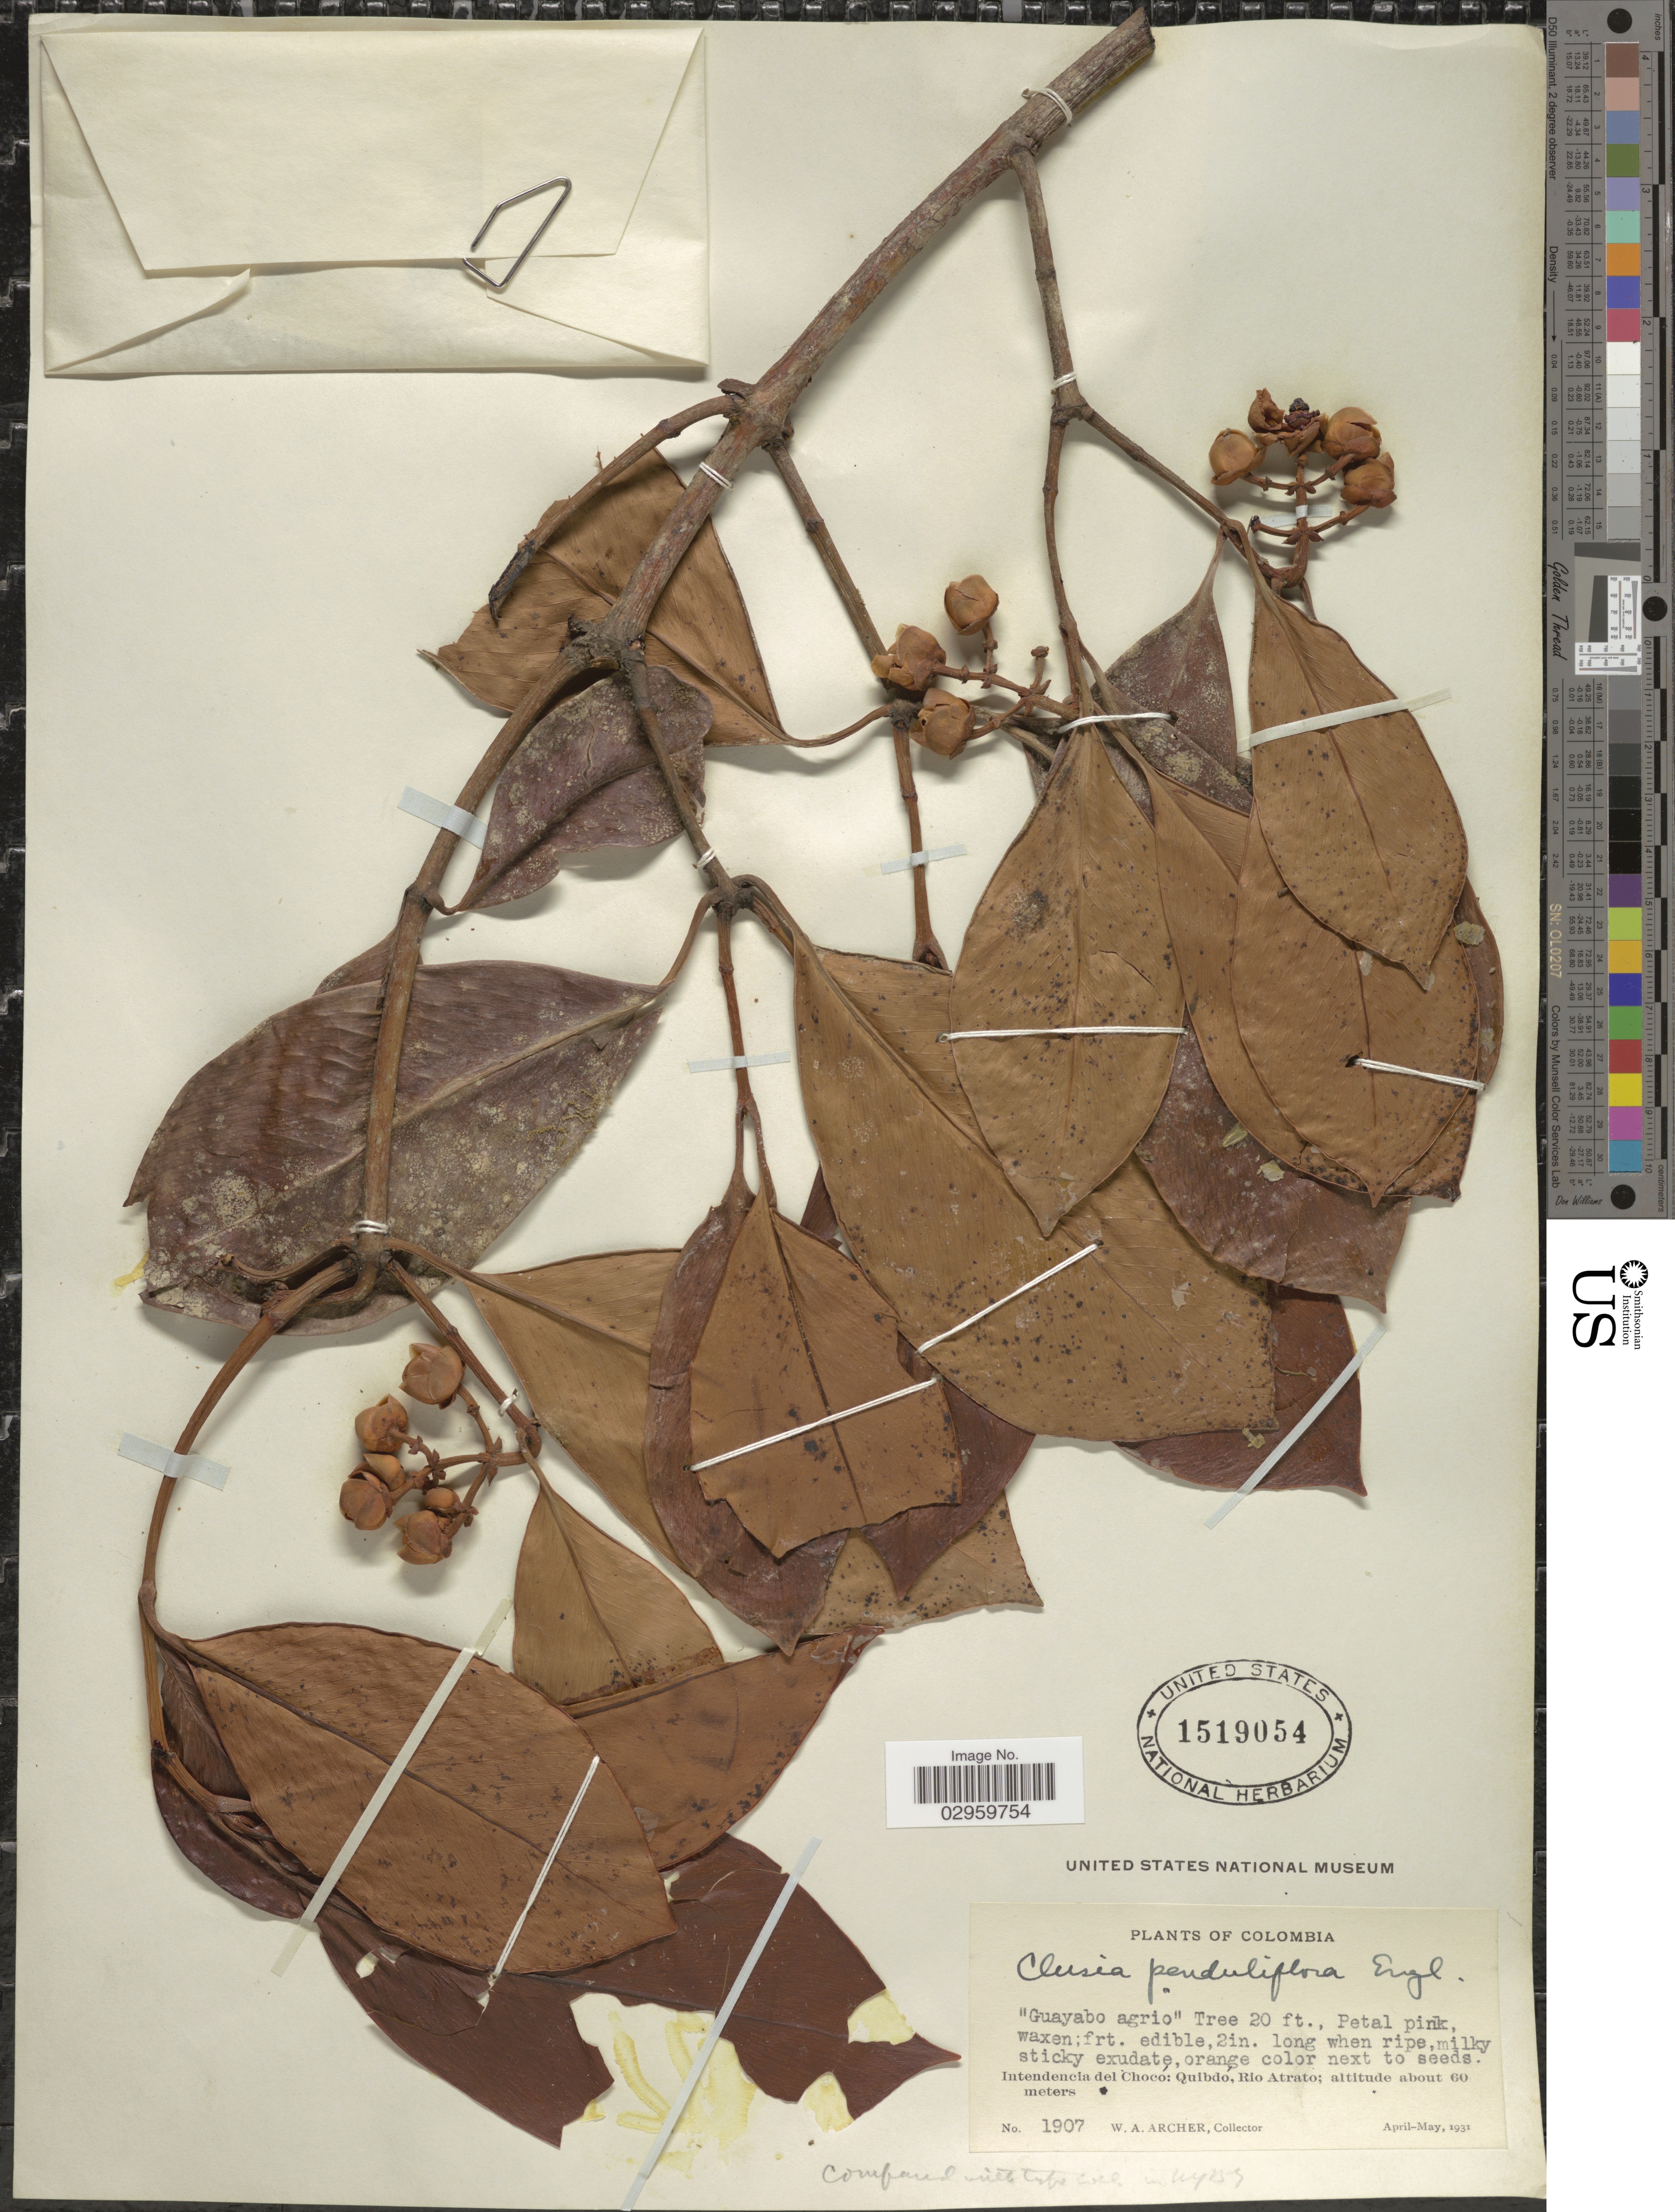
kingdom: Plantae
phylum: Tracheophyta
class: Magnoliopsida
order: Malpighiales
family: Clusiaceae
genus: Clusia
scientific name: Clusia penduliflora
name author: Engl.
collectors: W. Archer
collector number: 1907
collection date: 1931-04/1931-05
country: Colombia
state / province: Chocó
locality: Intendencia del Chocó: Quibdó, Rio Atrato.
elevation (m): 60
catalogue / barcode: US 1519054